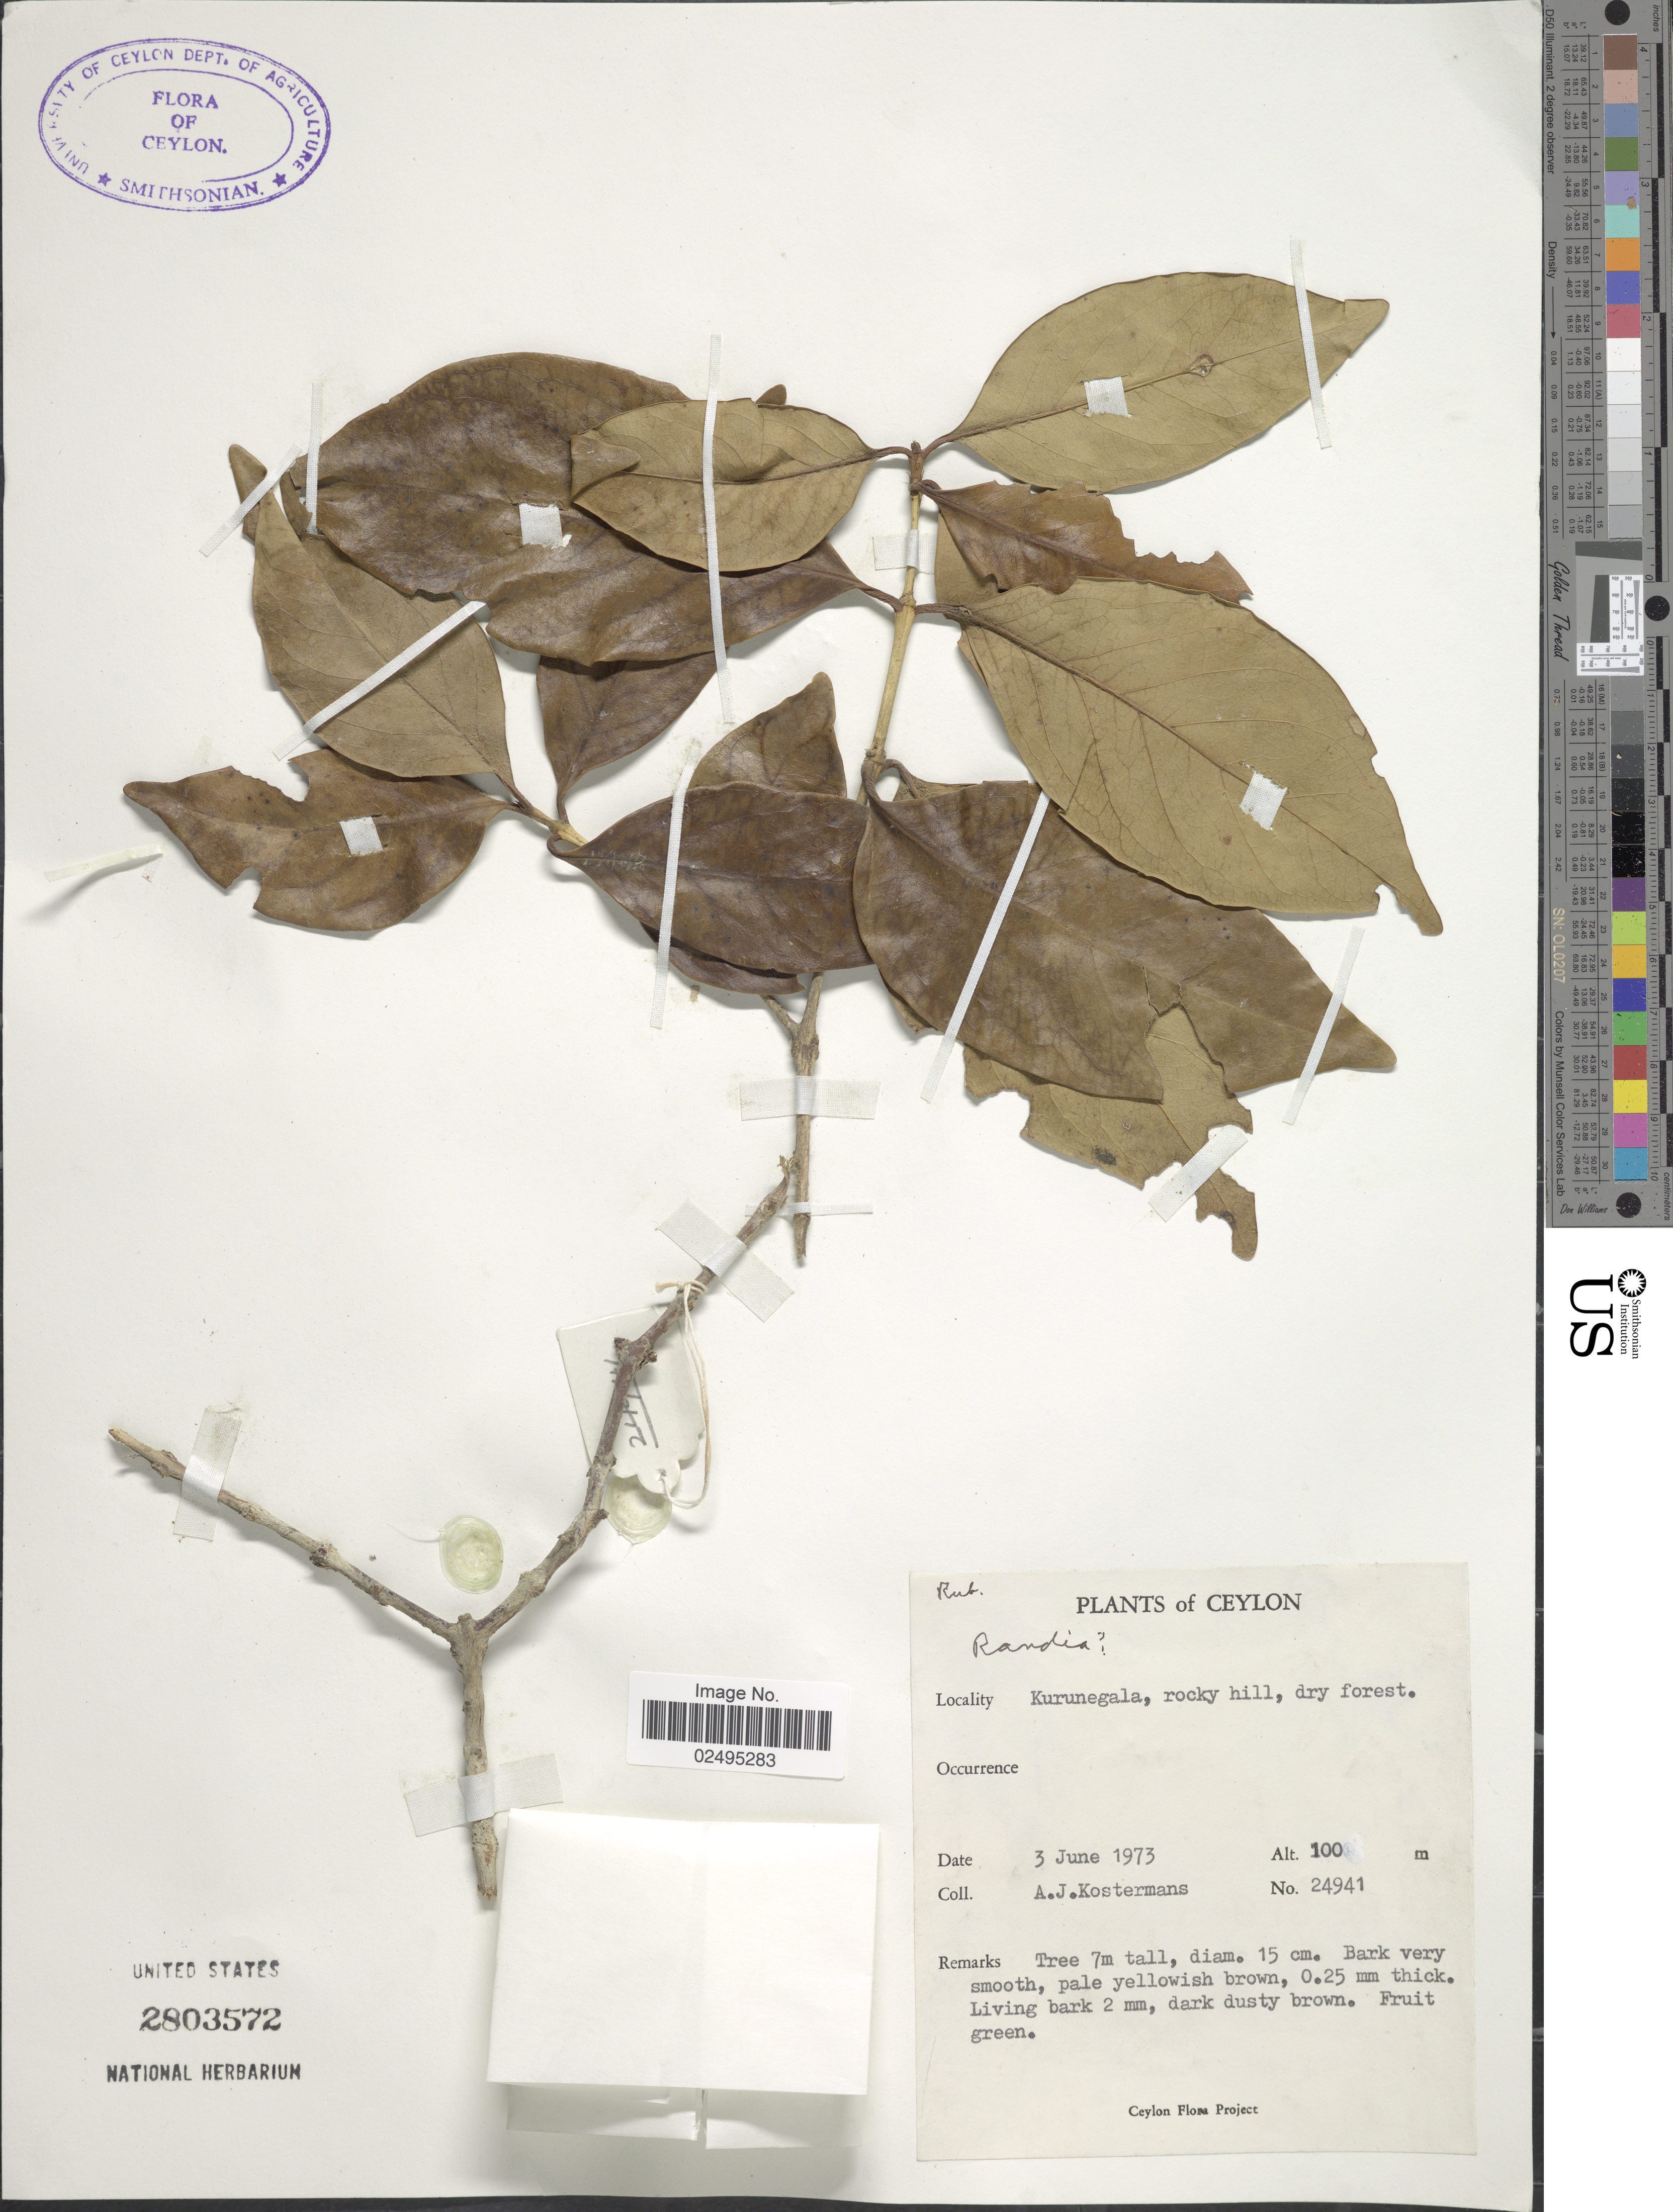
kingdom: Plantae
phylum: Tracheophyta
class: Magnoliopsida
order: Gentianales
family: Rubiaceae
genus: Randia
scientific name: Randia sp.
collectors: A. J. G. Kostermans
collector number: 24941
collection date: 1973-06-03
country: Sri Lanka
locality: Ceylon, Kurunegala, rocky hill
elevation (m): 100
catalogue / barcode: US 2803572